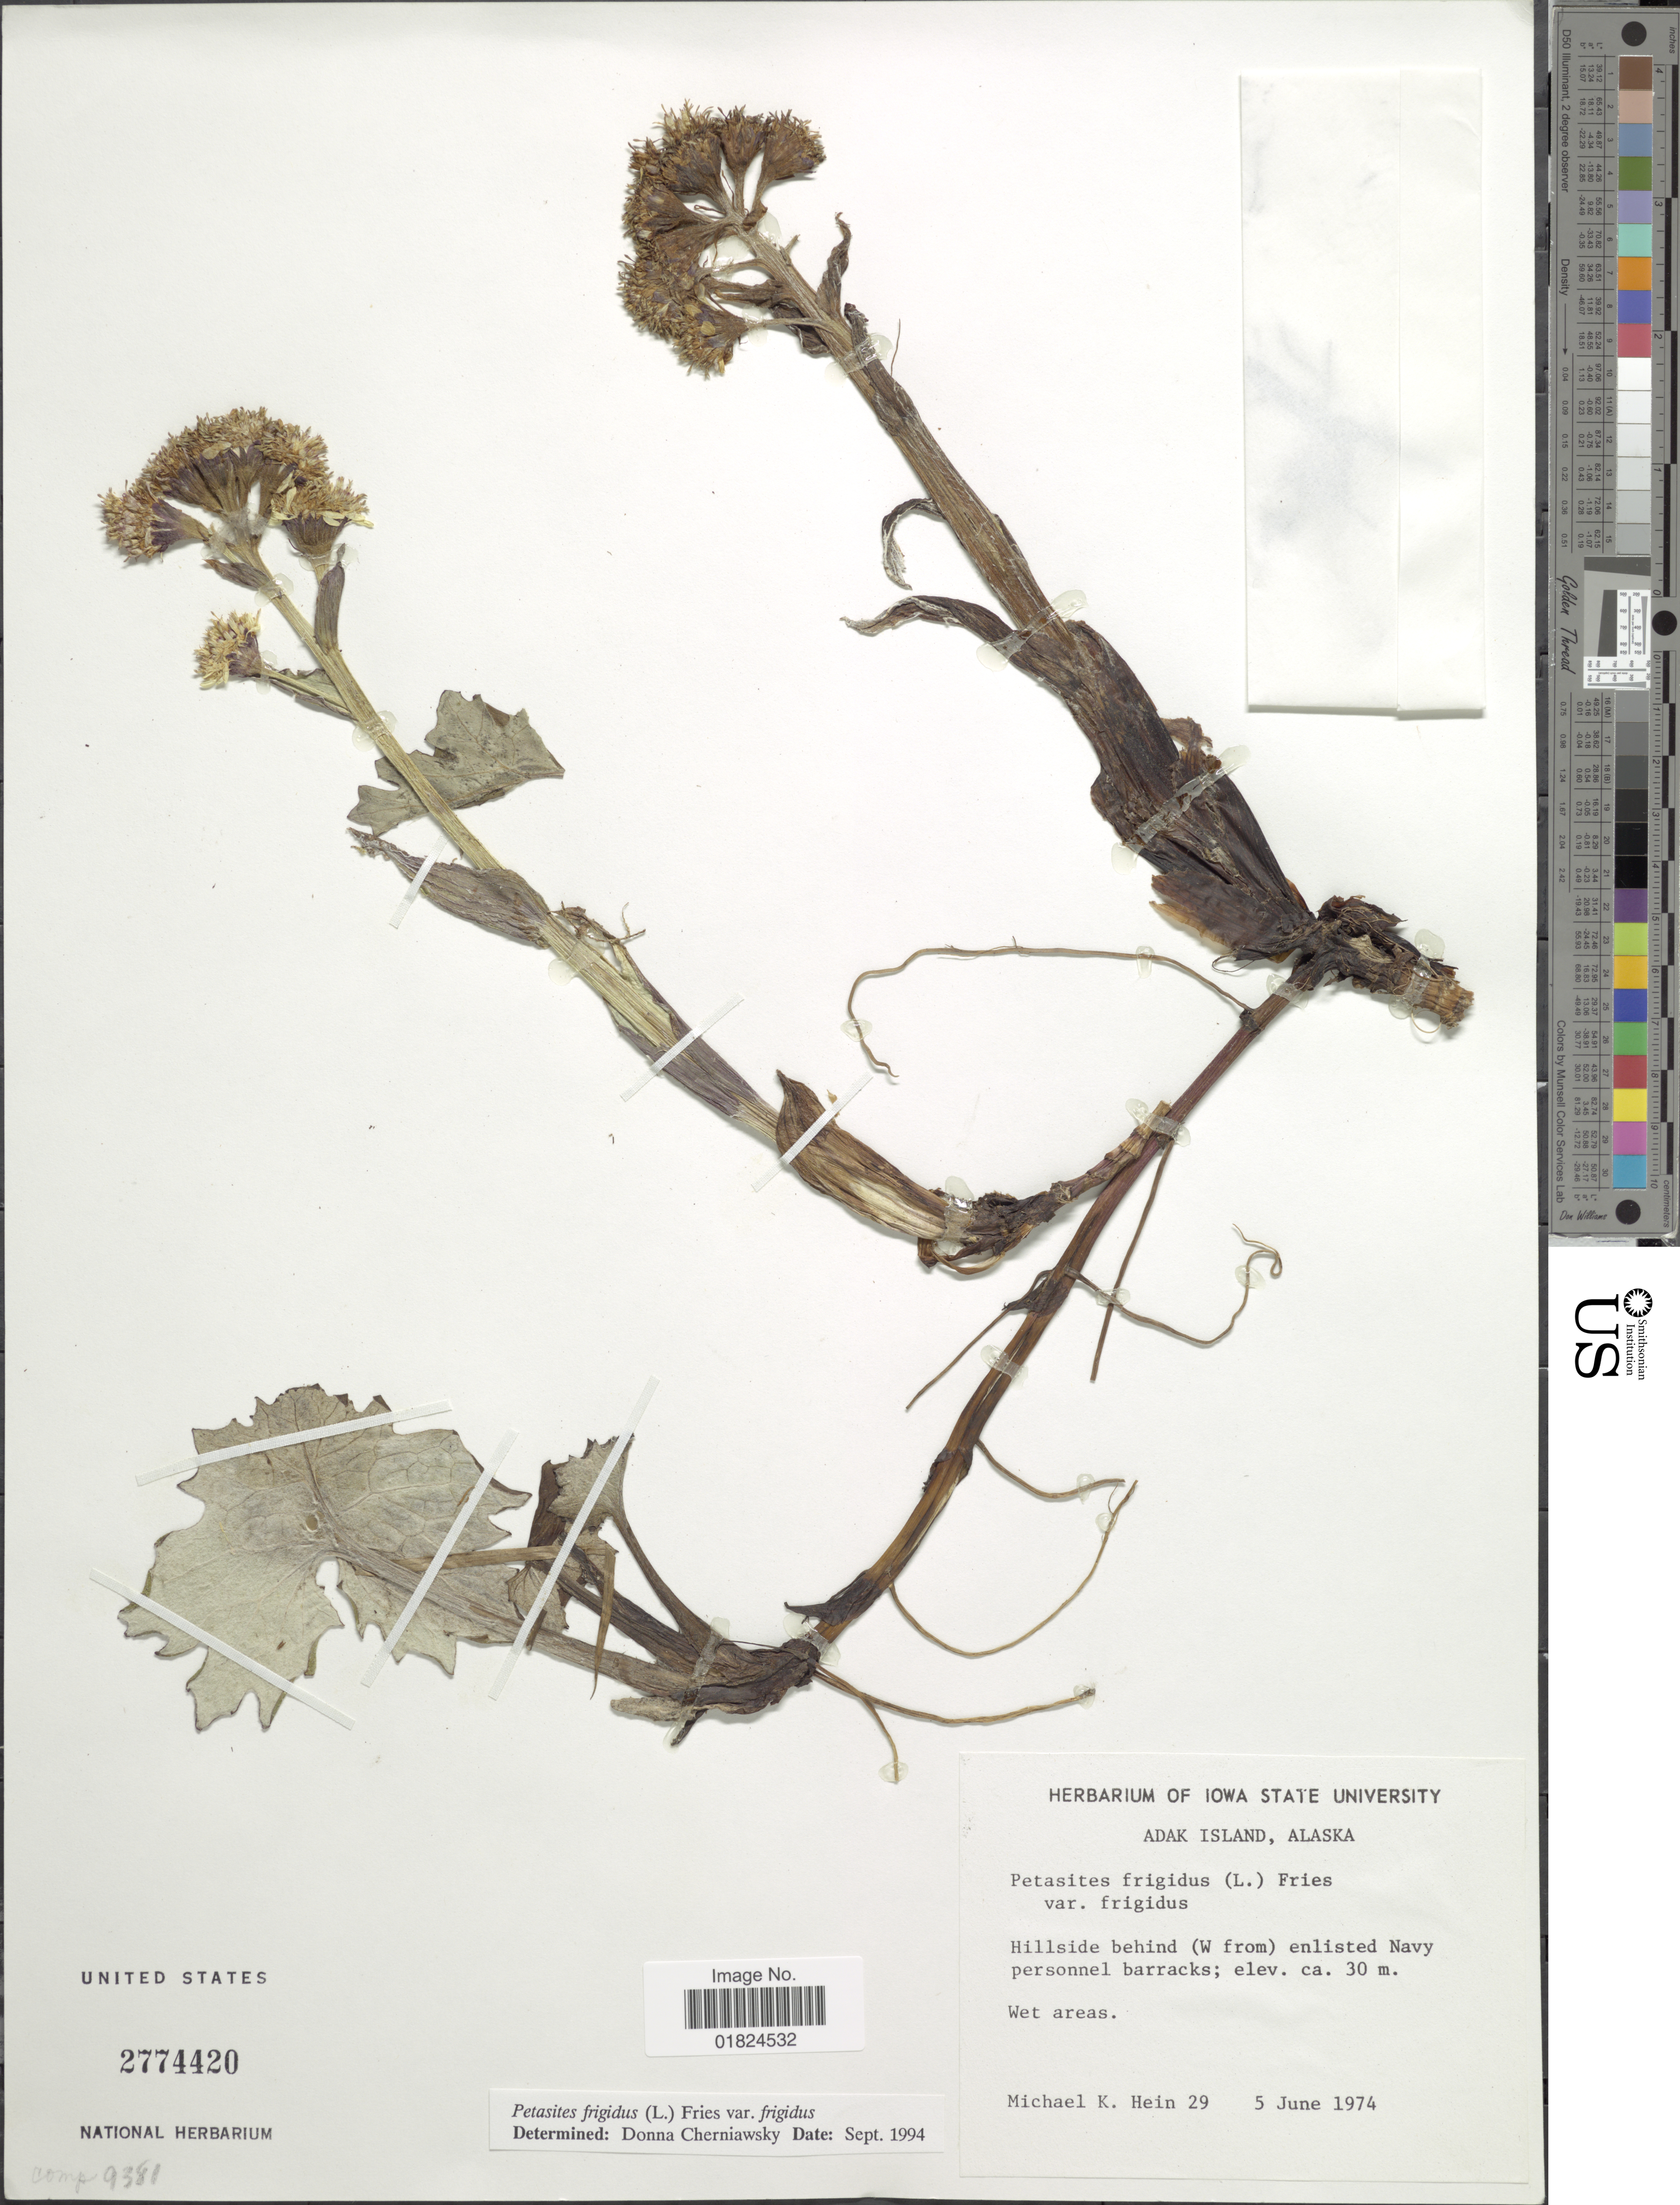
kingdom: Plantae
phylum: Tracheophyta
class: Magnoliopsida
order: Asterales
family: Asteraceae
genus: Petasites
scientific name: Petasites frigidus var. frigidus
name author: (L.) Fr.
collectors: M. Hein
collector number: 29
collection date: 1974-06-05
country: United States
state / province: Alaska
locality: Adak Island, hillside behind (W from) enlisted Navy personnel barracks, wet areas.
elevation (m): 30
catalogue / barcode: US 2774420